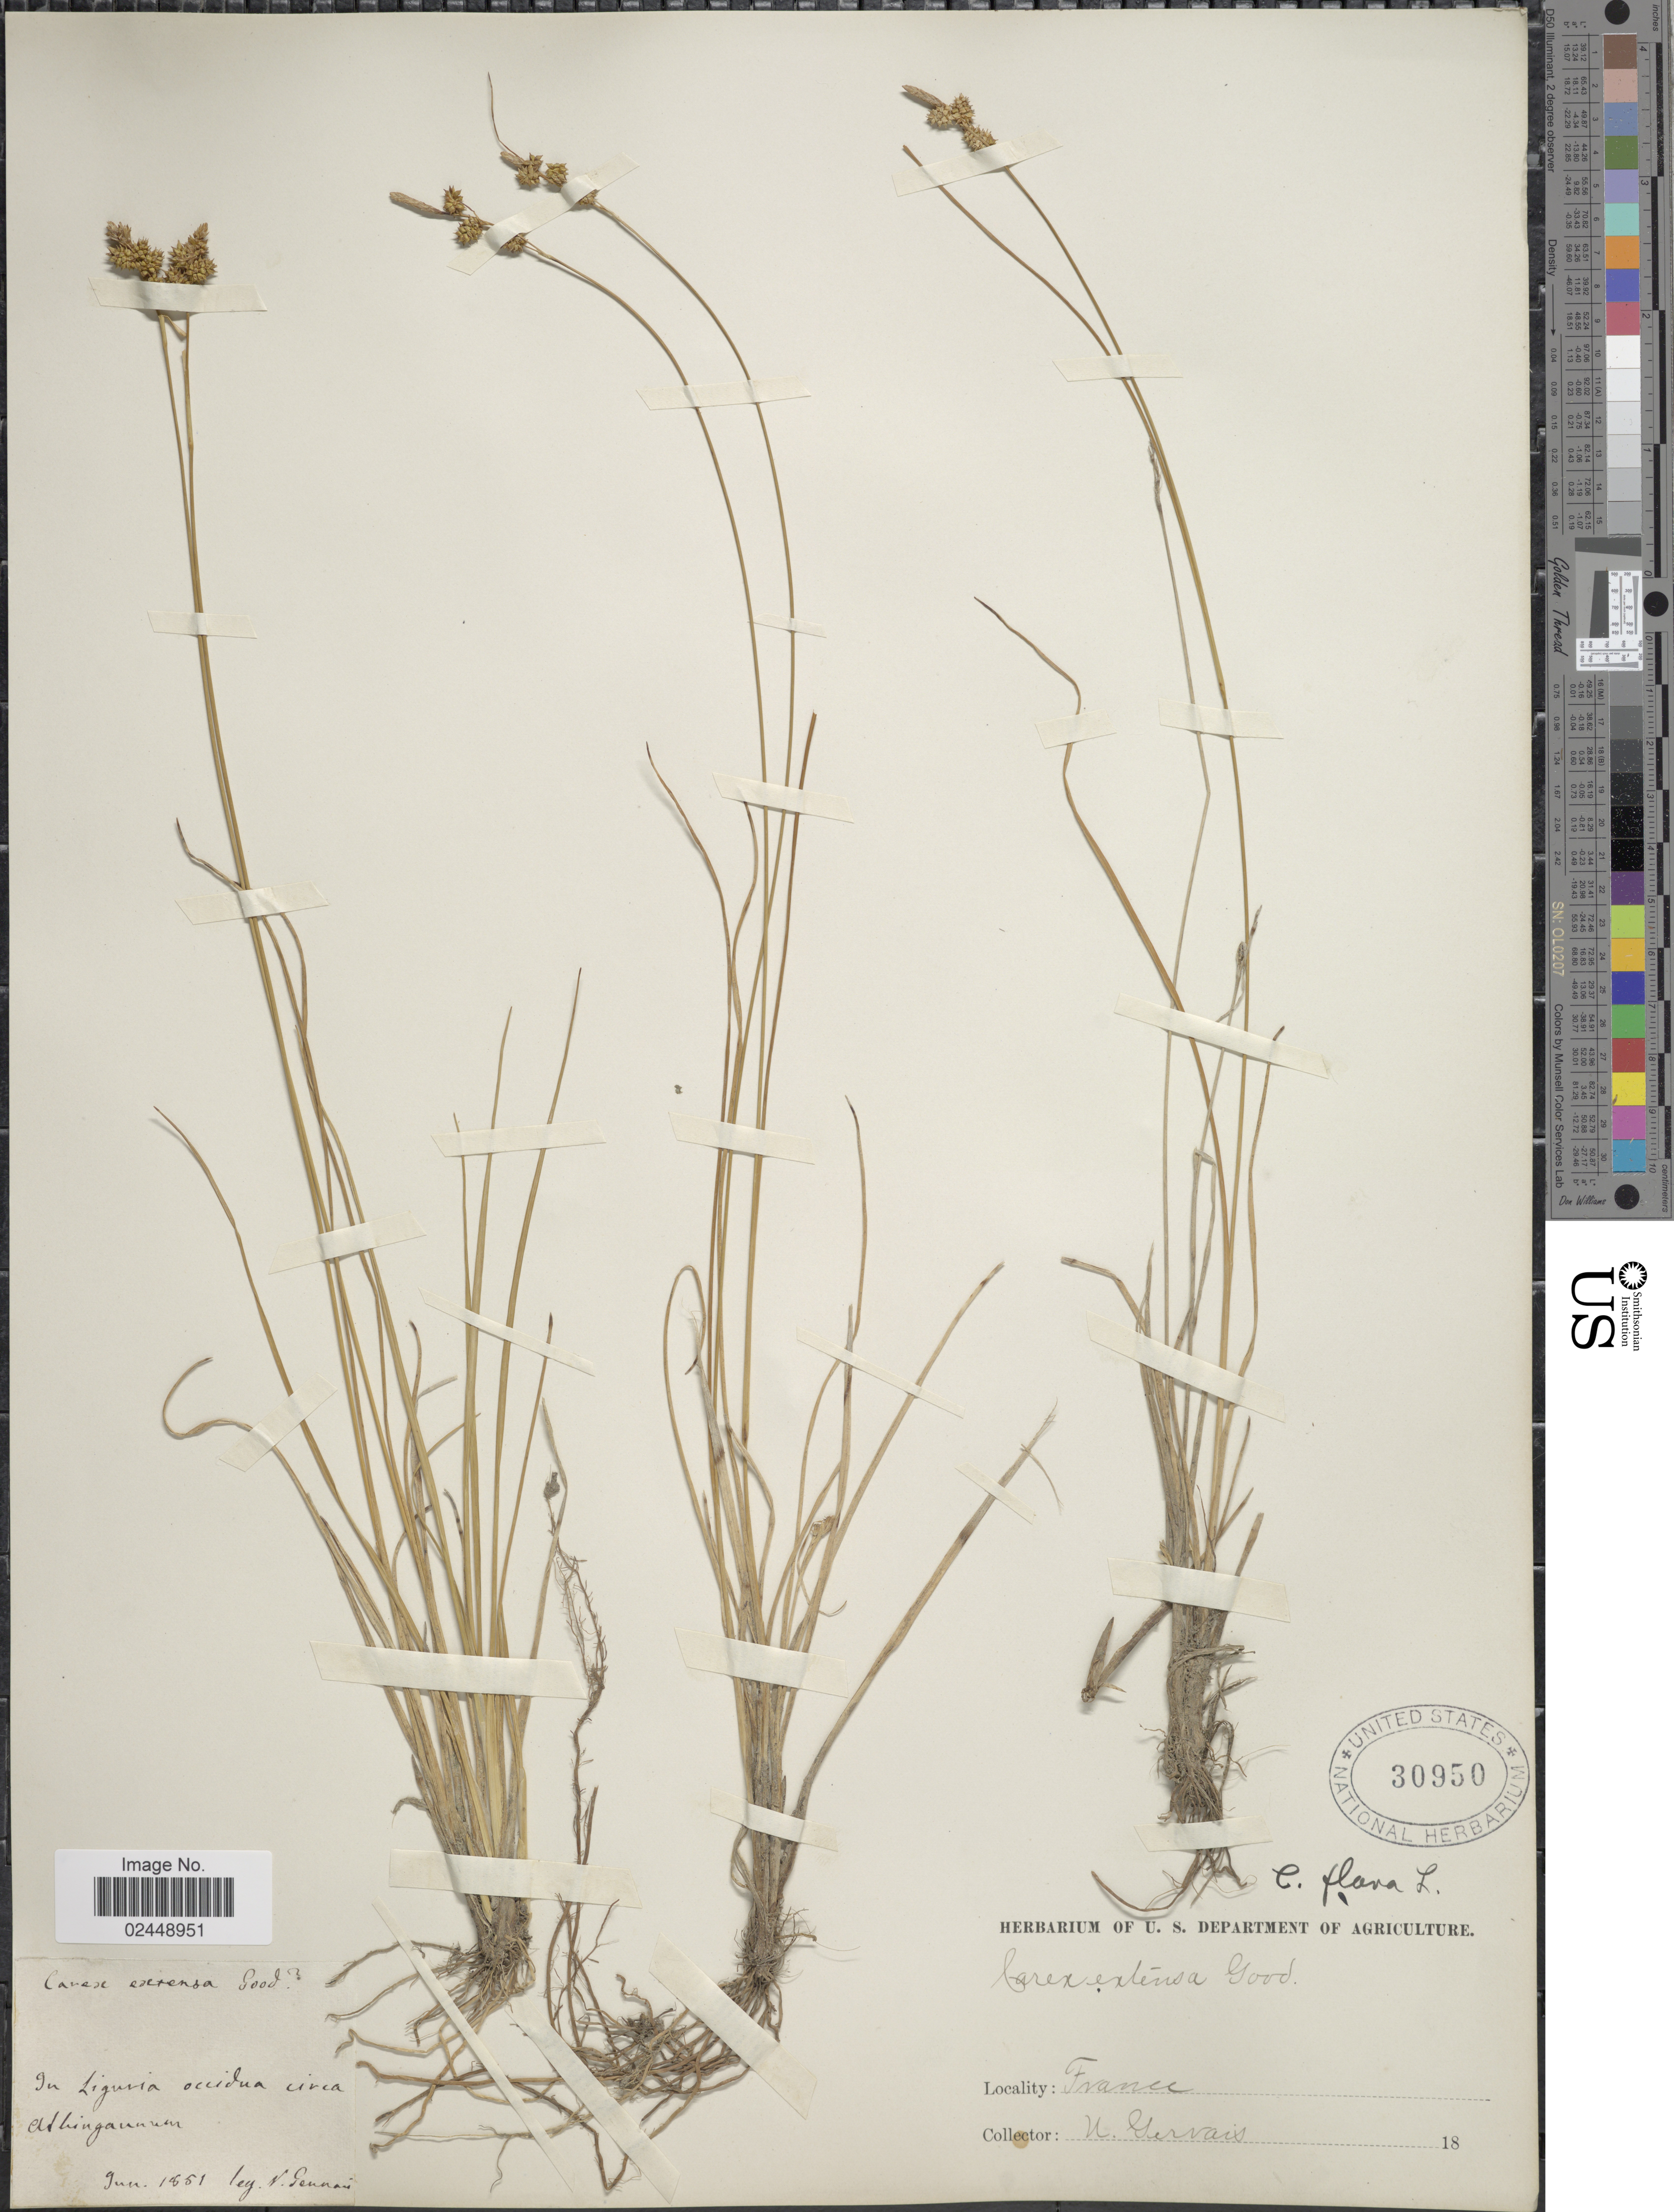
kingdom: Plantae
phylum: Tracheophyta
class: Liliopsida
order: Poales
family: Cyperaceae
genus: Carex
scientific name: Carex flava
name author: L.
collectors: N. Gervais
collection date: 1851-06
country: France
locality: In Liguria occidua circa Athingaunnen [interpreted]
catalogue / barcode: US 303950